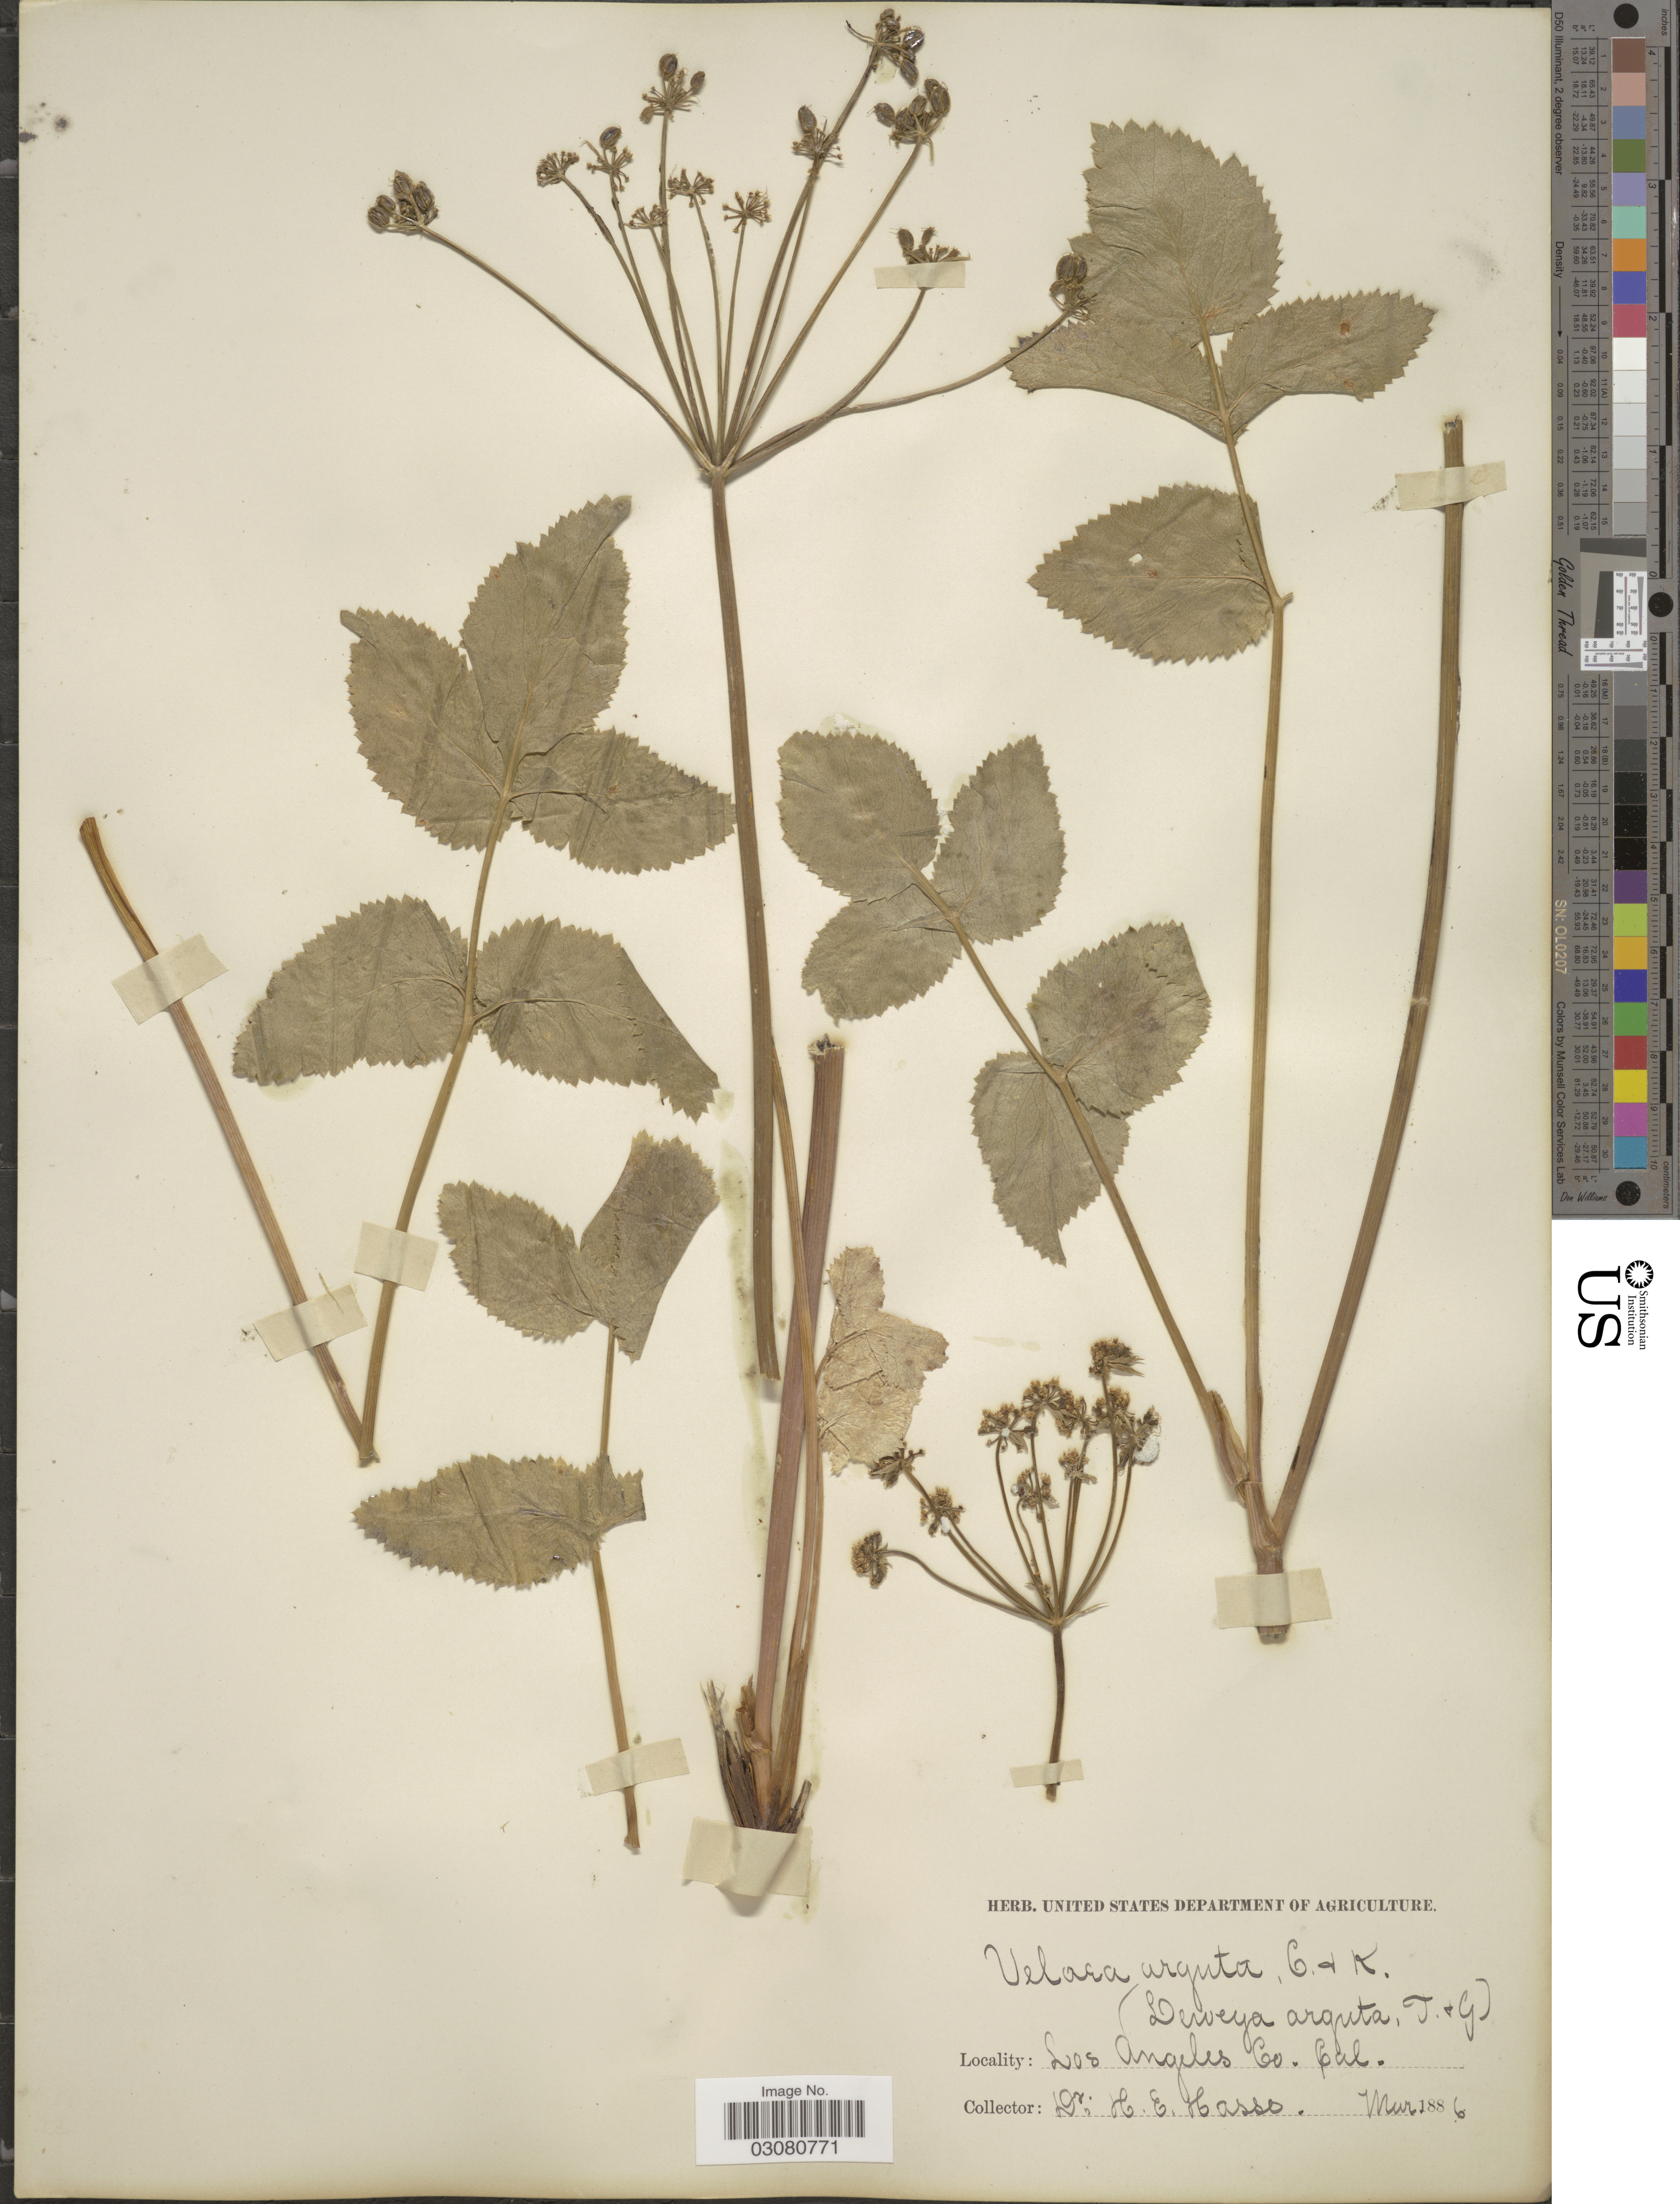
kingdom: Plantae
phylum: Tracheophyta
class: Magnoliopsida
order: Apiales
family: Apiaceae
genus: Tauschia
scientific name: Tauschia arguta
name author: (Torr.) J.F. Macbr.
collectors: H. E. Hasse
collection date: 1886-03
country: United States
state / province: California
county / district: Los Angeles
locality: Los Angeles Co. Cal.